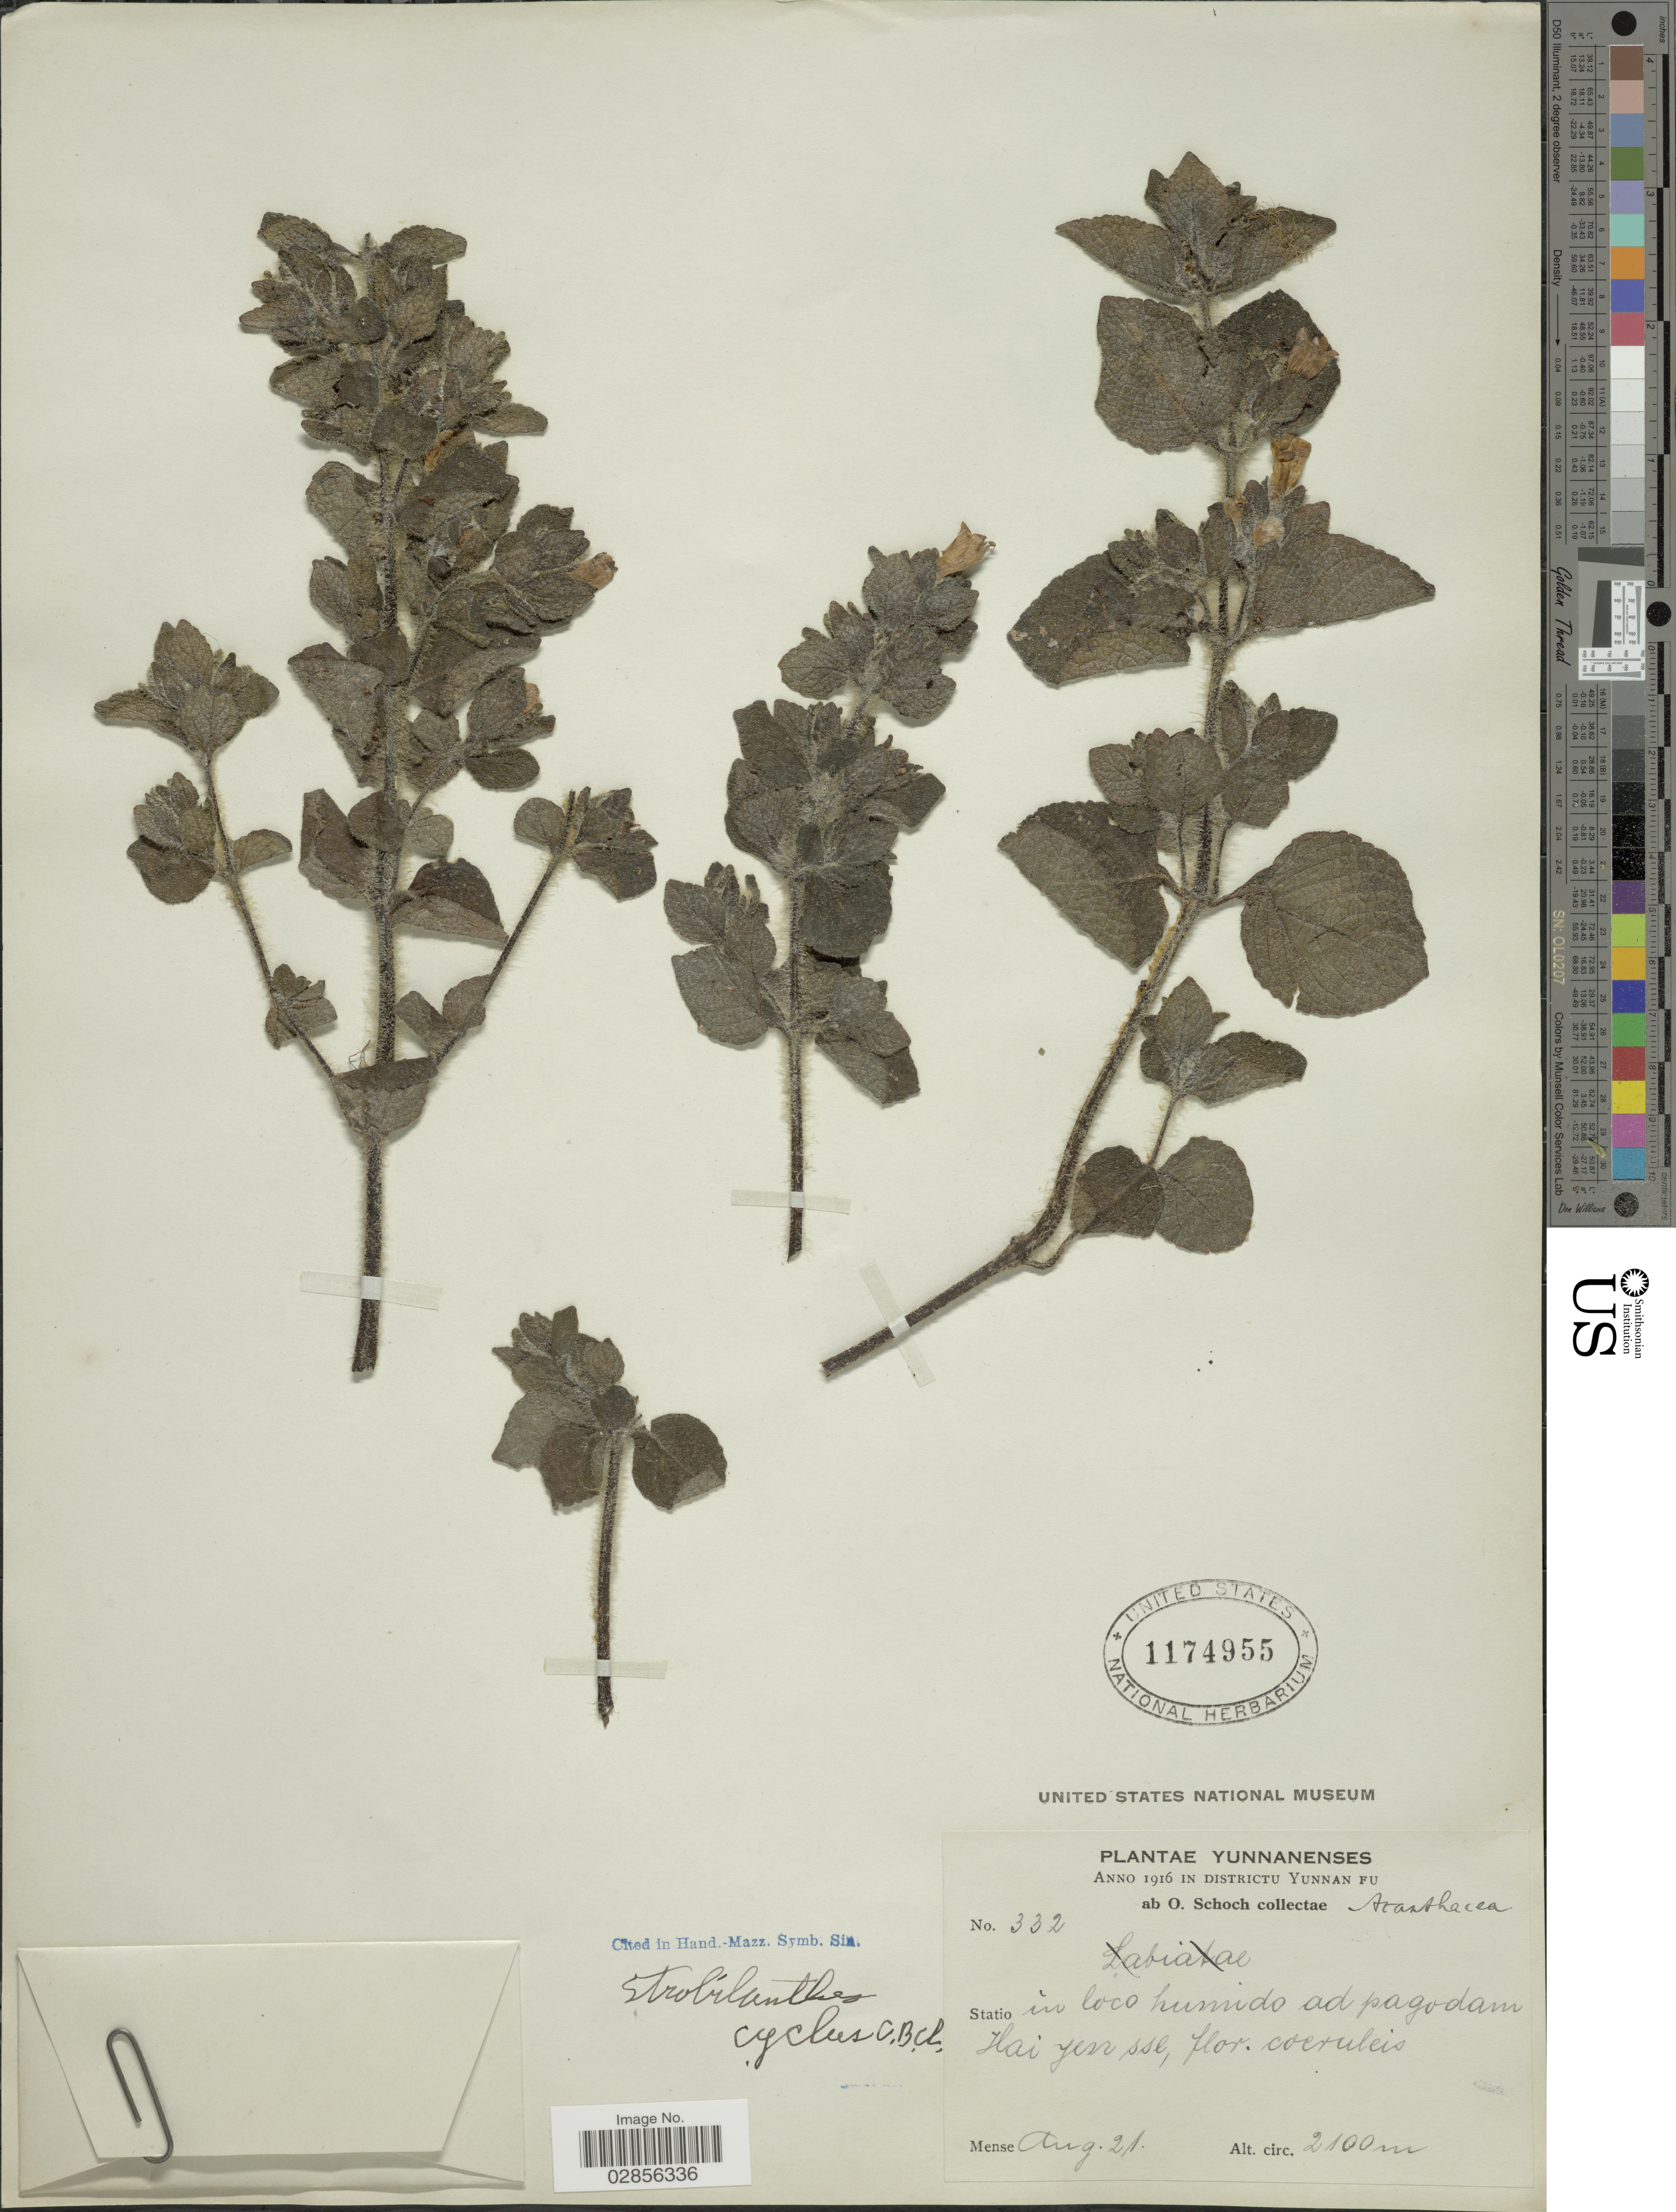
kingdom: Plantae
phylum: Tracheophyta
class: Magnoliopsida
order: Lamiales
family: Acanthaceae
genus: Strobilanthes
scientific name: Strobilanthes cyclus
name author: C.B. Clarke ex W.W. Sm.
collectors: O. Schoch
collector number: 332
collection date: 1916-08-21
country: China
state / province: Yunnan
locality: Districtu Yunnan Fu. Statio in loco humido ad pagodam Hai Yen Sse.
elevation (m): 2100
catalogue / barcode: US 1174955